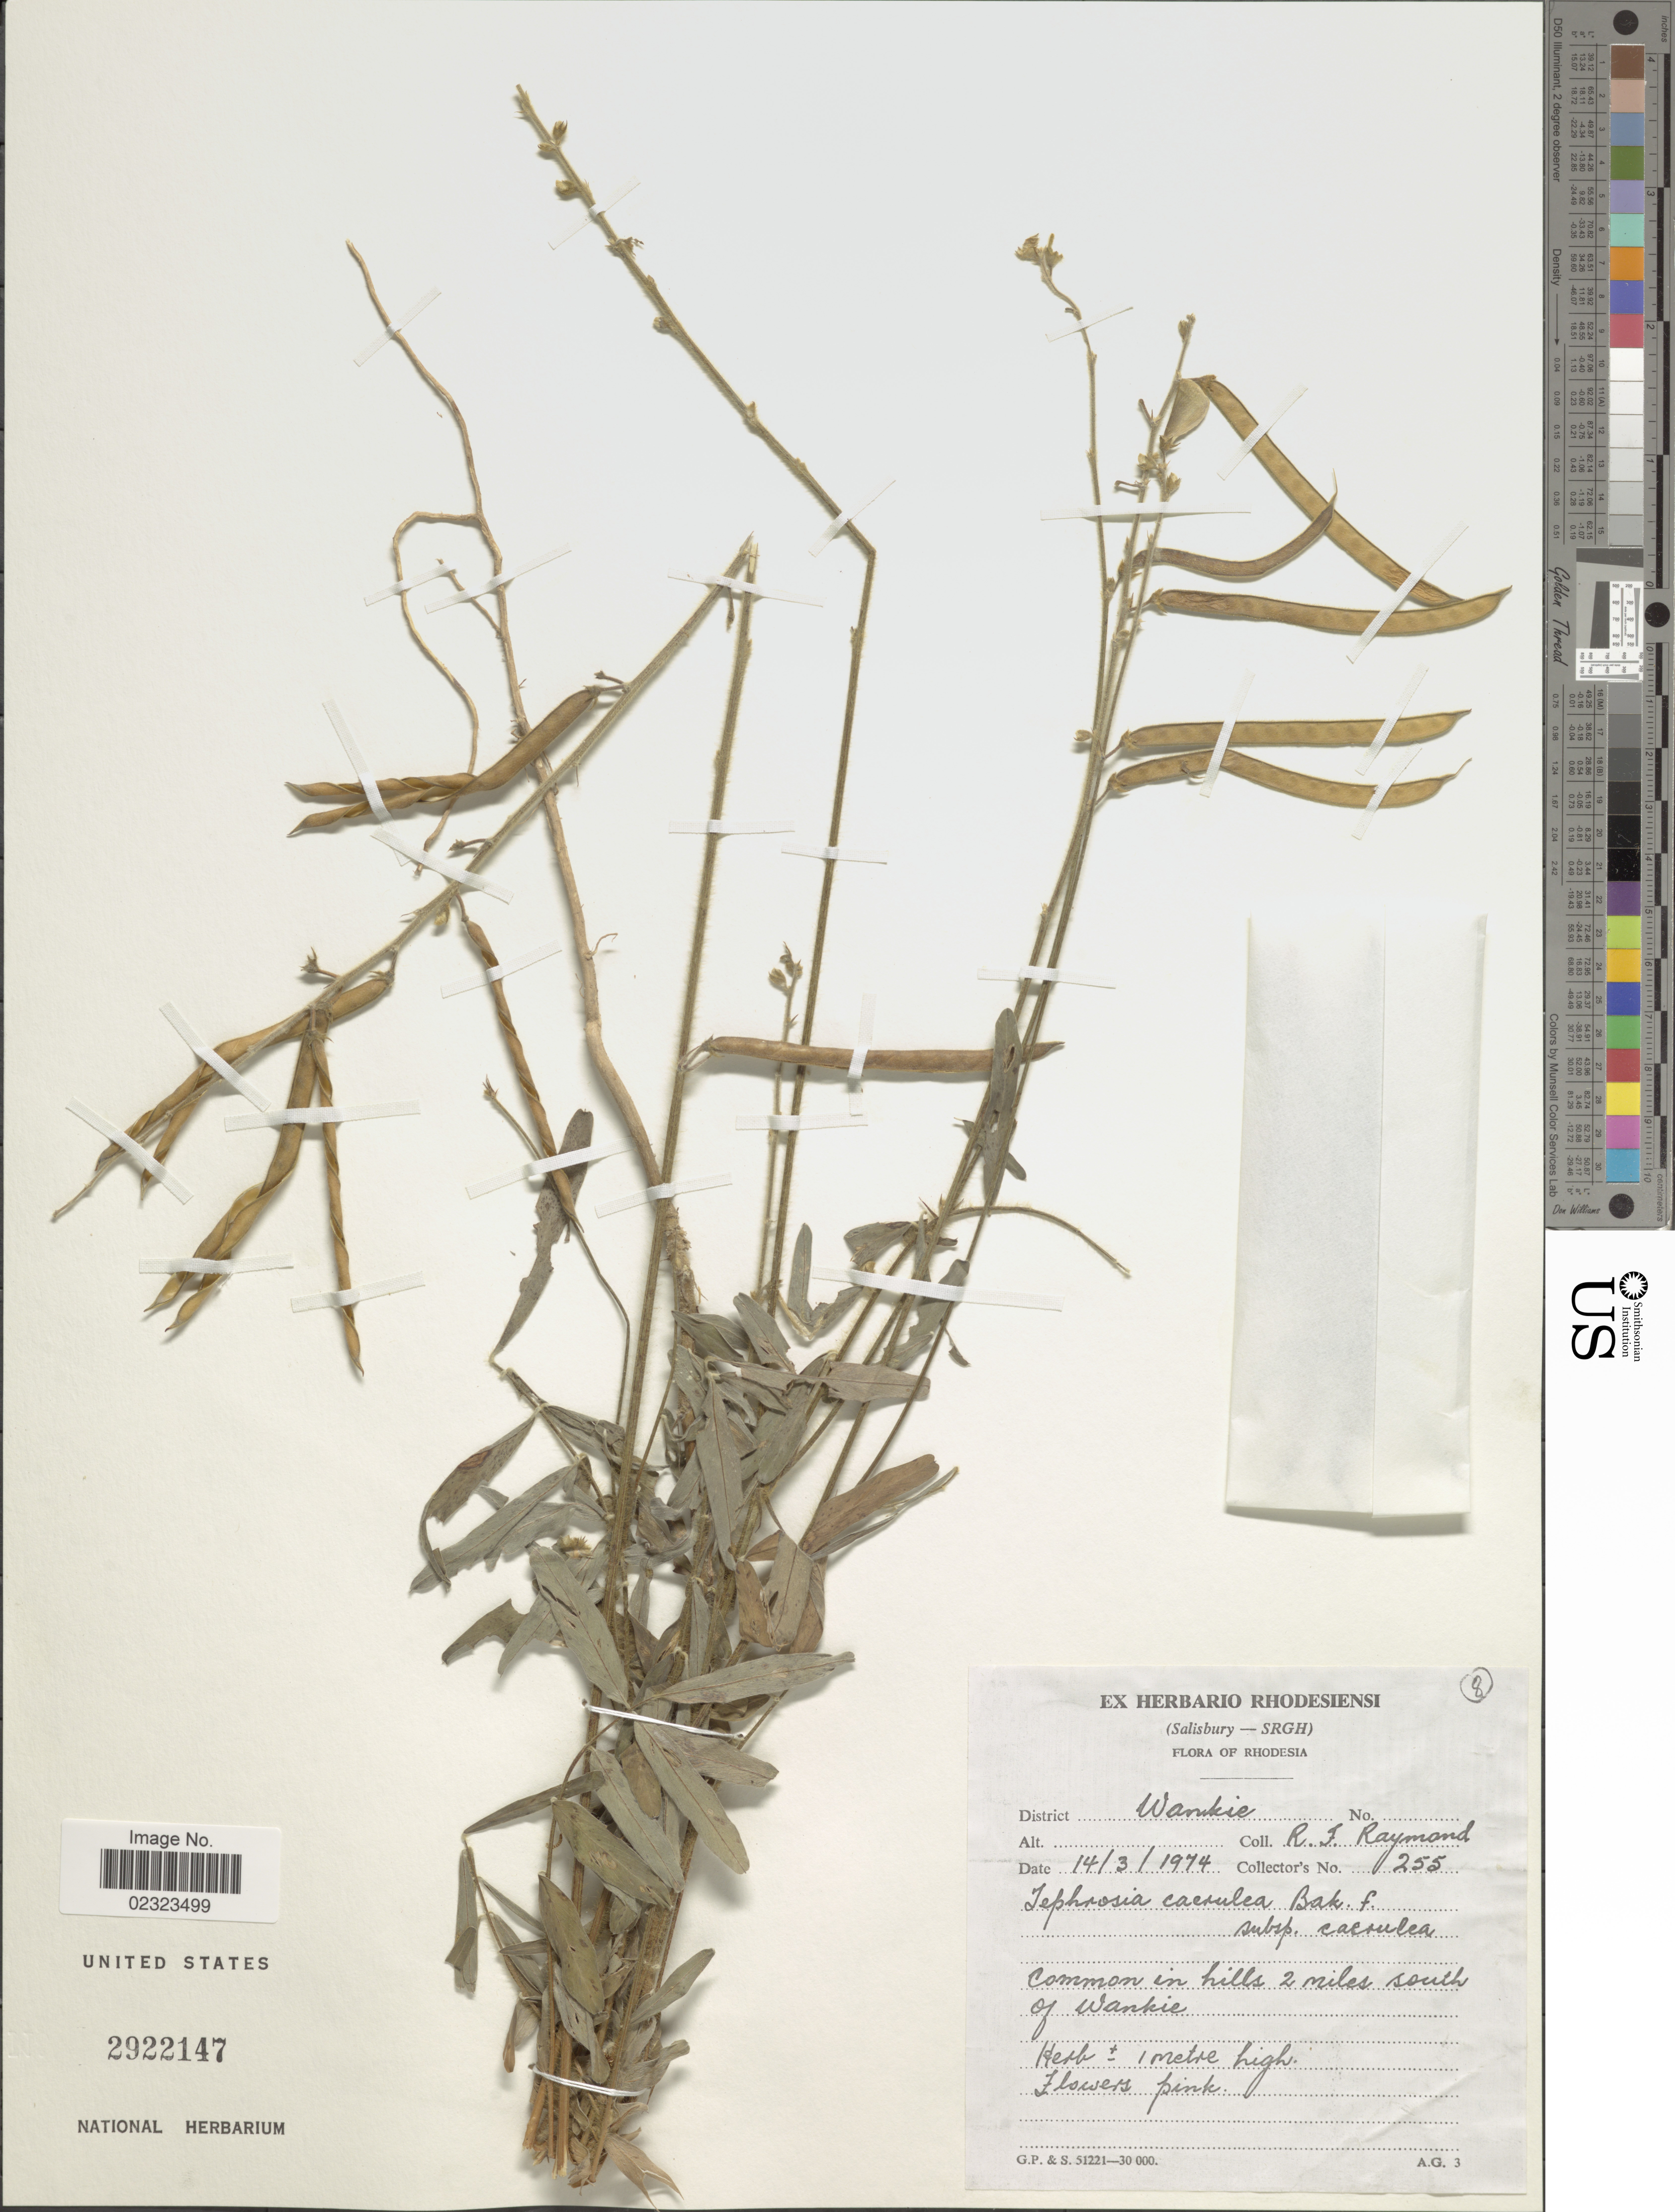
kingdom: Plantae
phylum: Tracheophyta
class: Magnoliopsida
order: Fabales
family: Fabaceae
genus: Tephrosia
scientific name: Tephrosia caerulea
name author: Baker f.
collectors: R. Raymond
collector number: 255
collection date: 1974-03-14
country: Zimbabwe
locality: Rhodesia, District Wankis, common in hills 2 miles south of Wankis.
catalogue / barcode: US 2922147